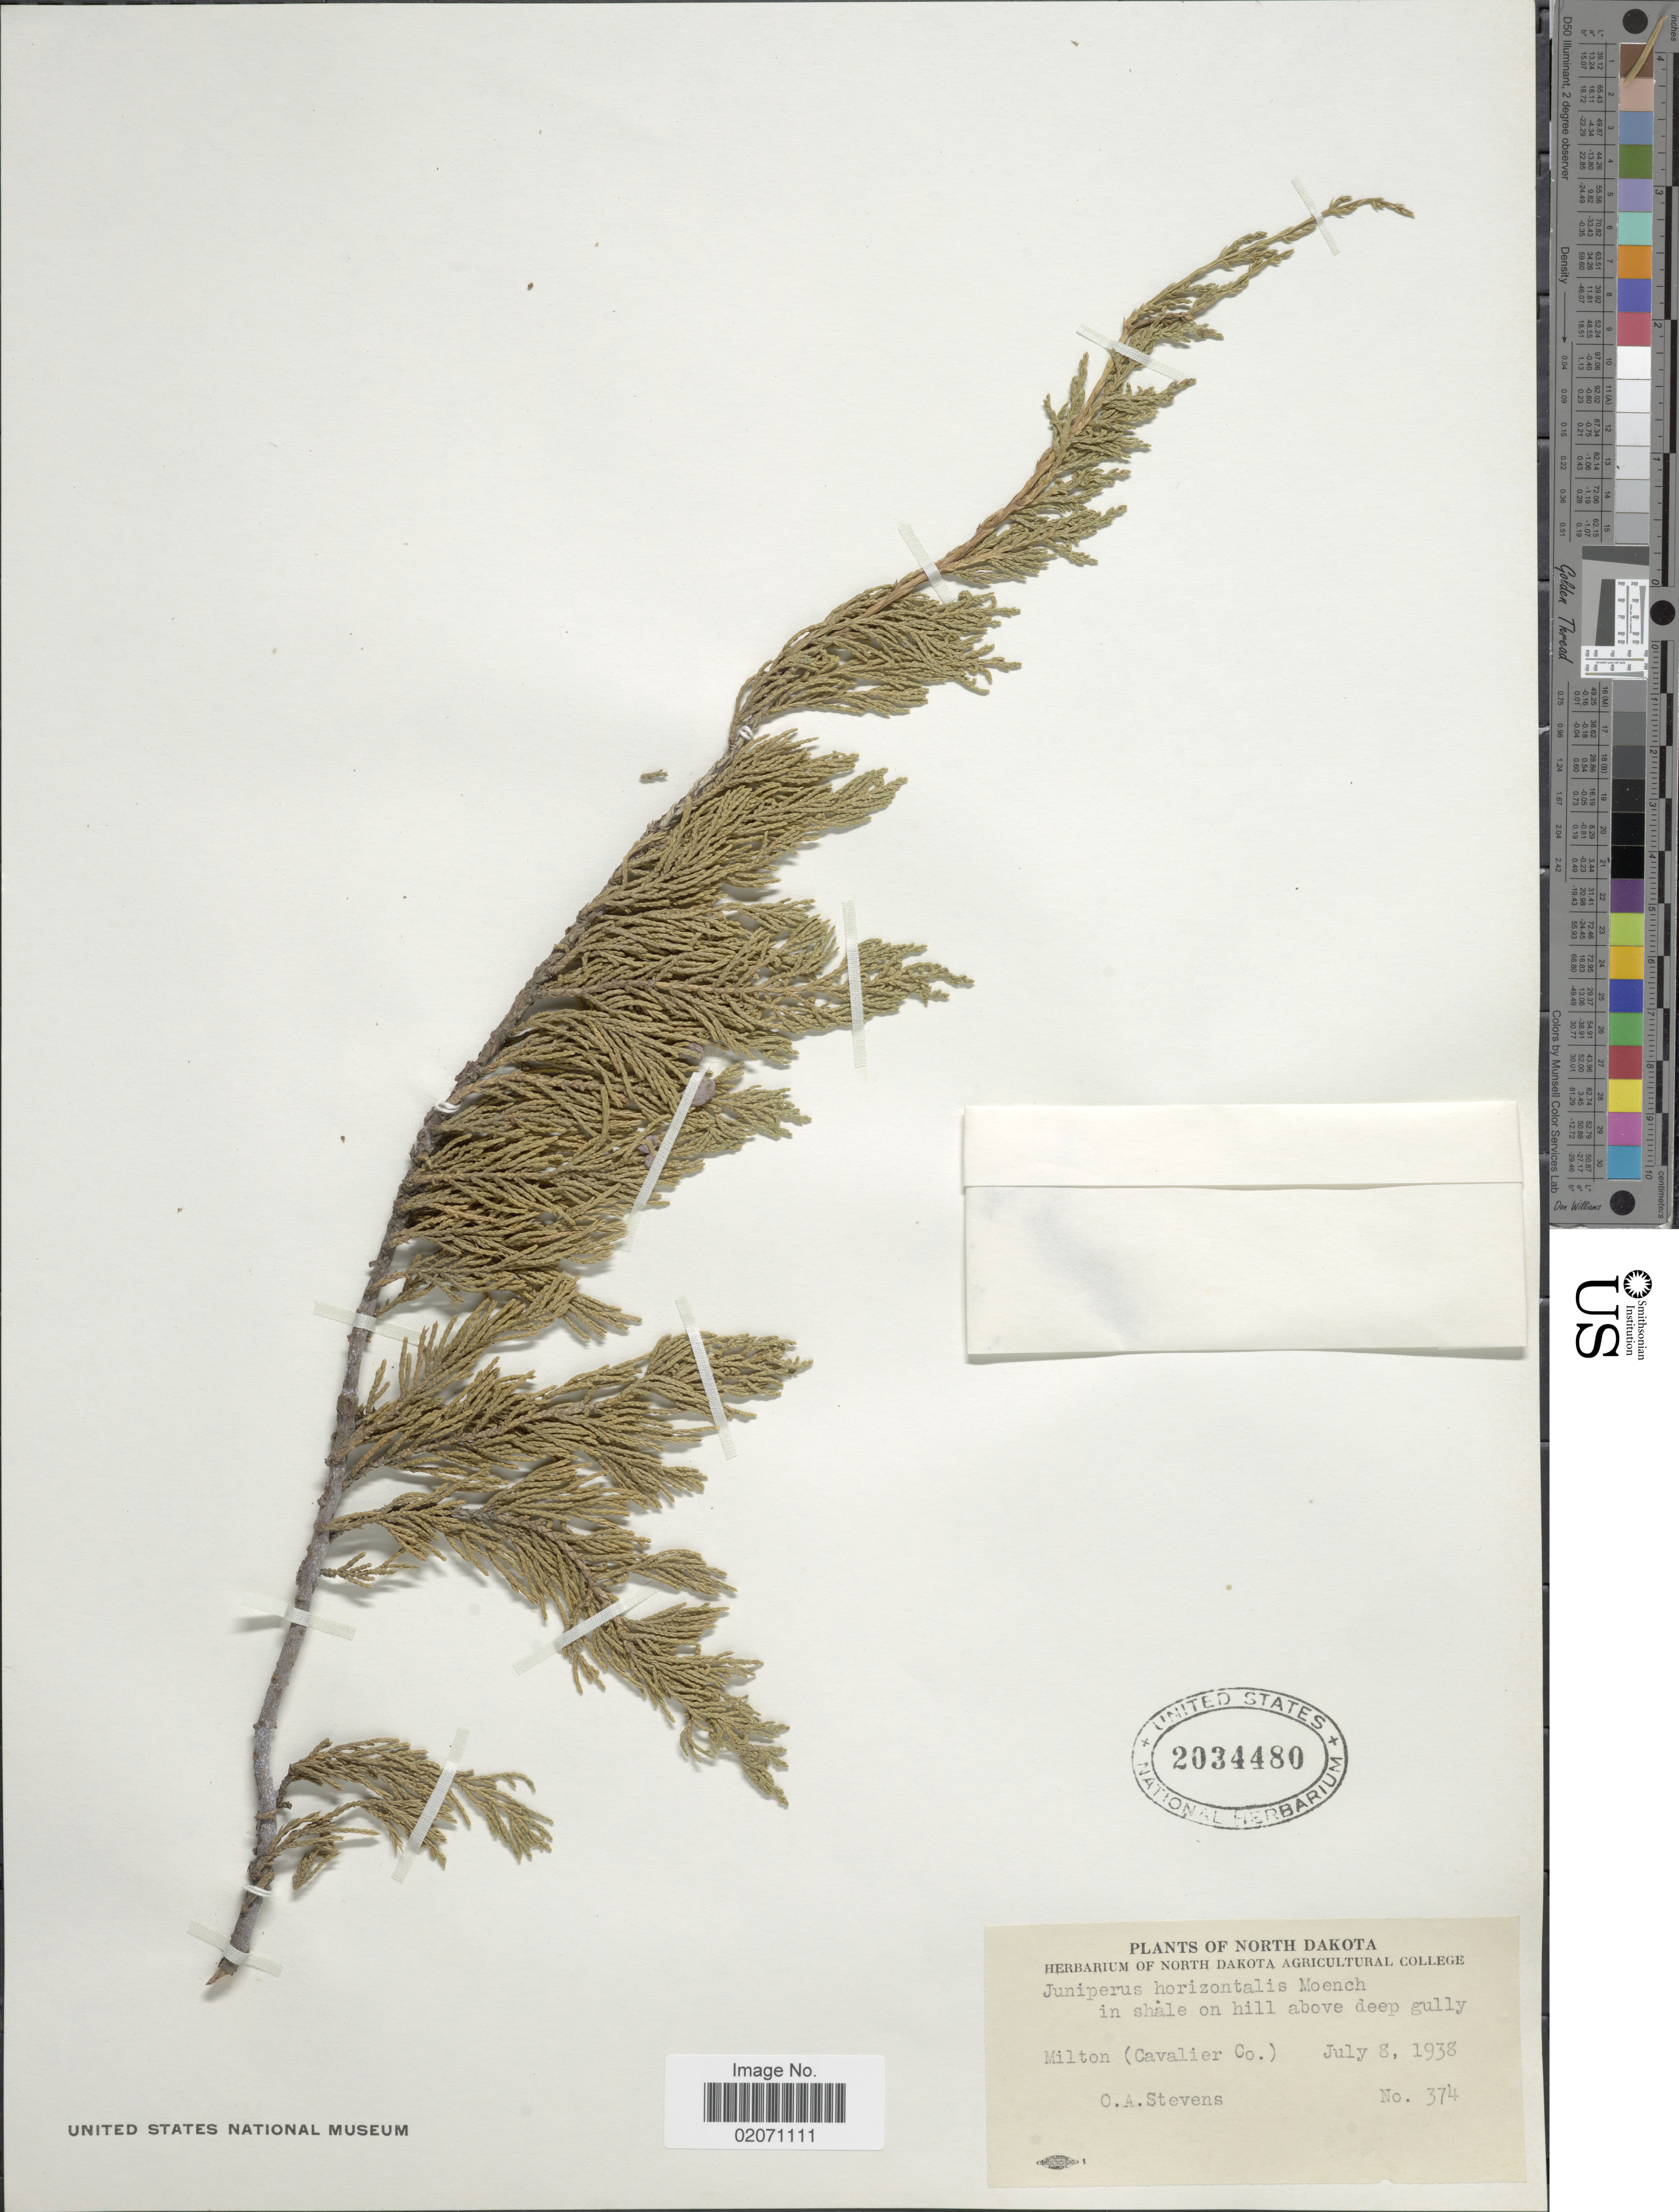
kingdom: Plantae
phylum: Tracheophyta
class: Pinopsida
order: Pinales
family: Cupressaceae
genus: Juniperus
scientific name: Juniperus horizontalis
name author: Moench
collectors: O. A. Stevens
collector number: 374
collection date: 1938-07-08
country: United States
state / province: North Dakota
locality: Milton (Cavalier Co)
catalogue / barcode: US 2034480